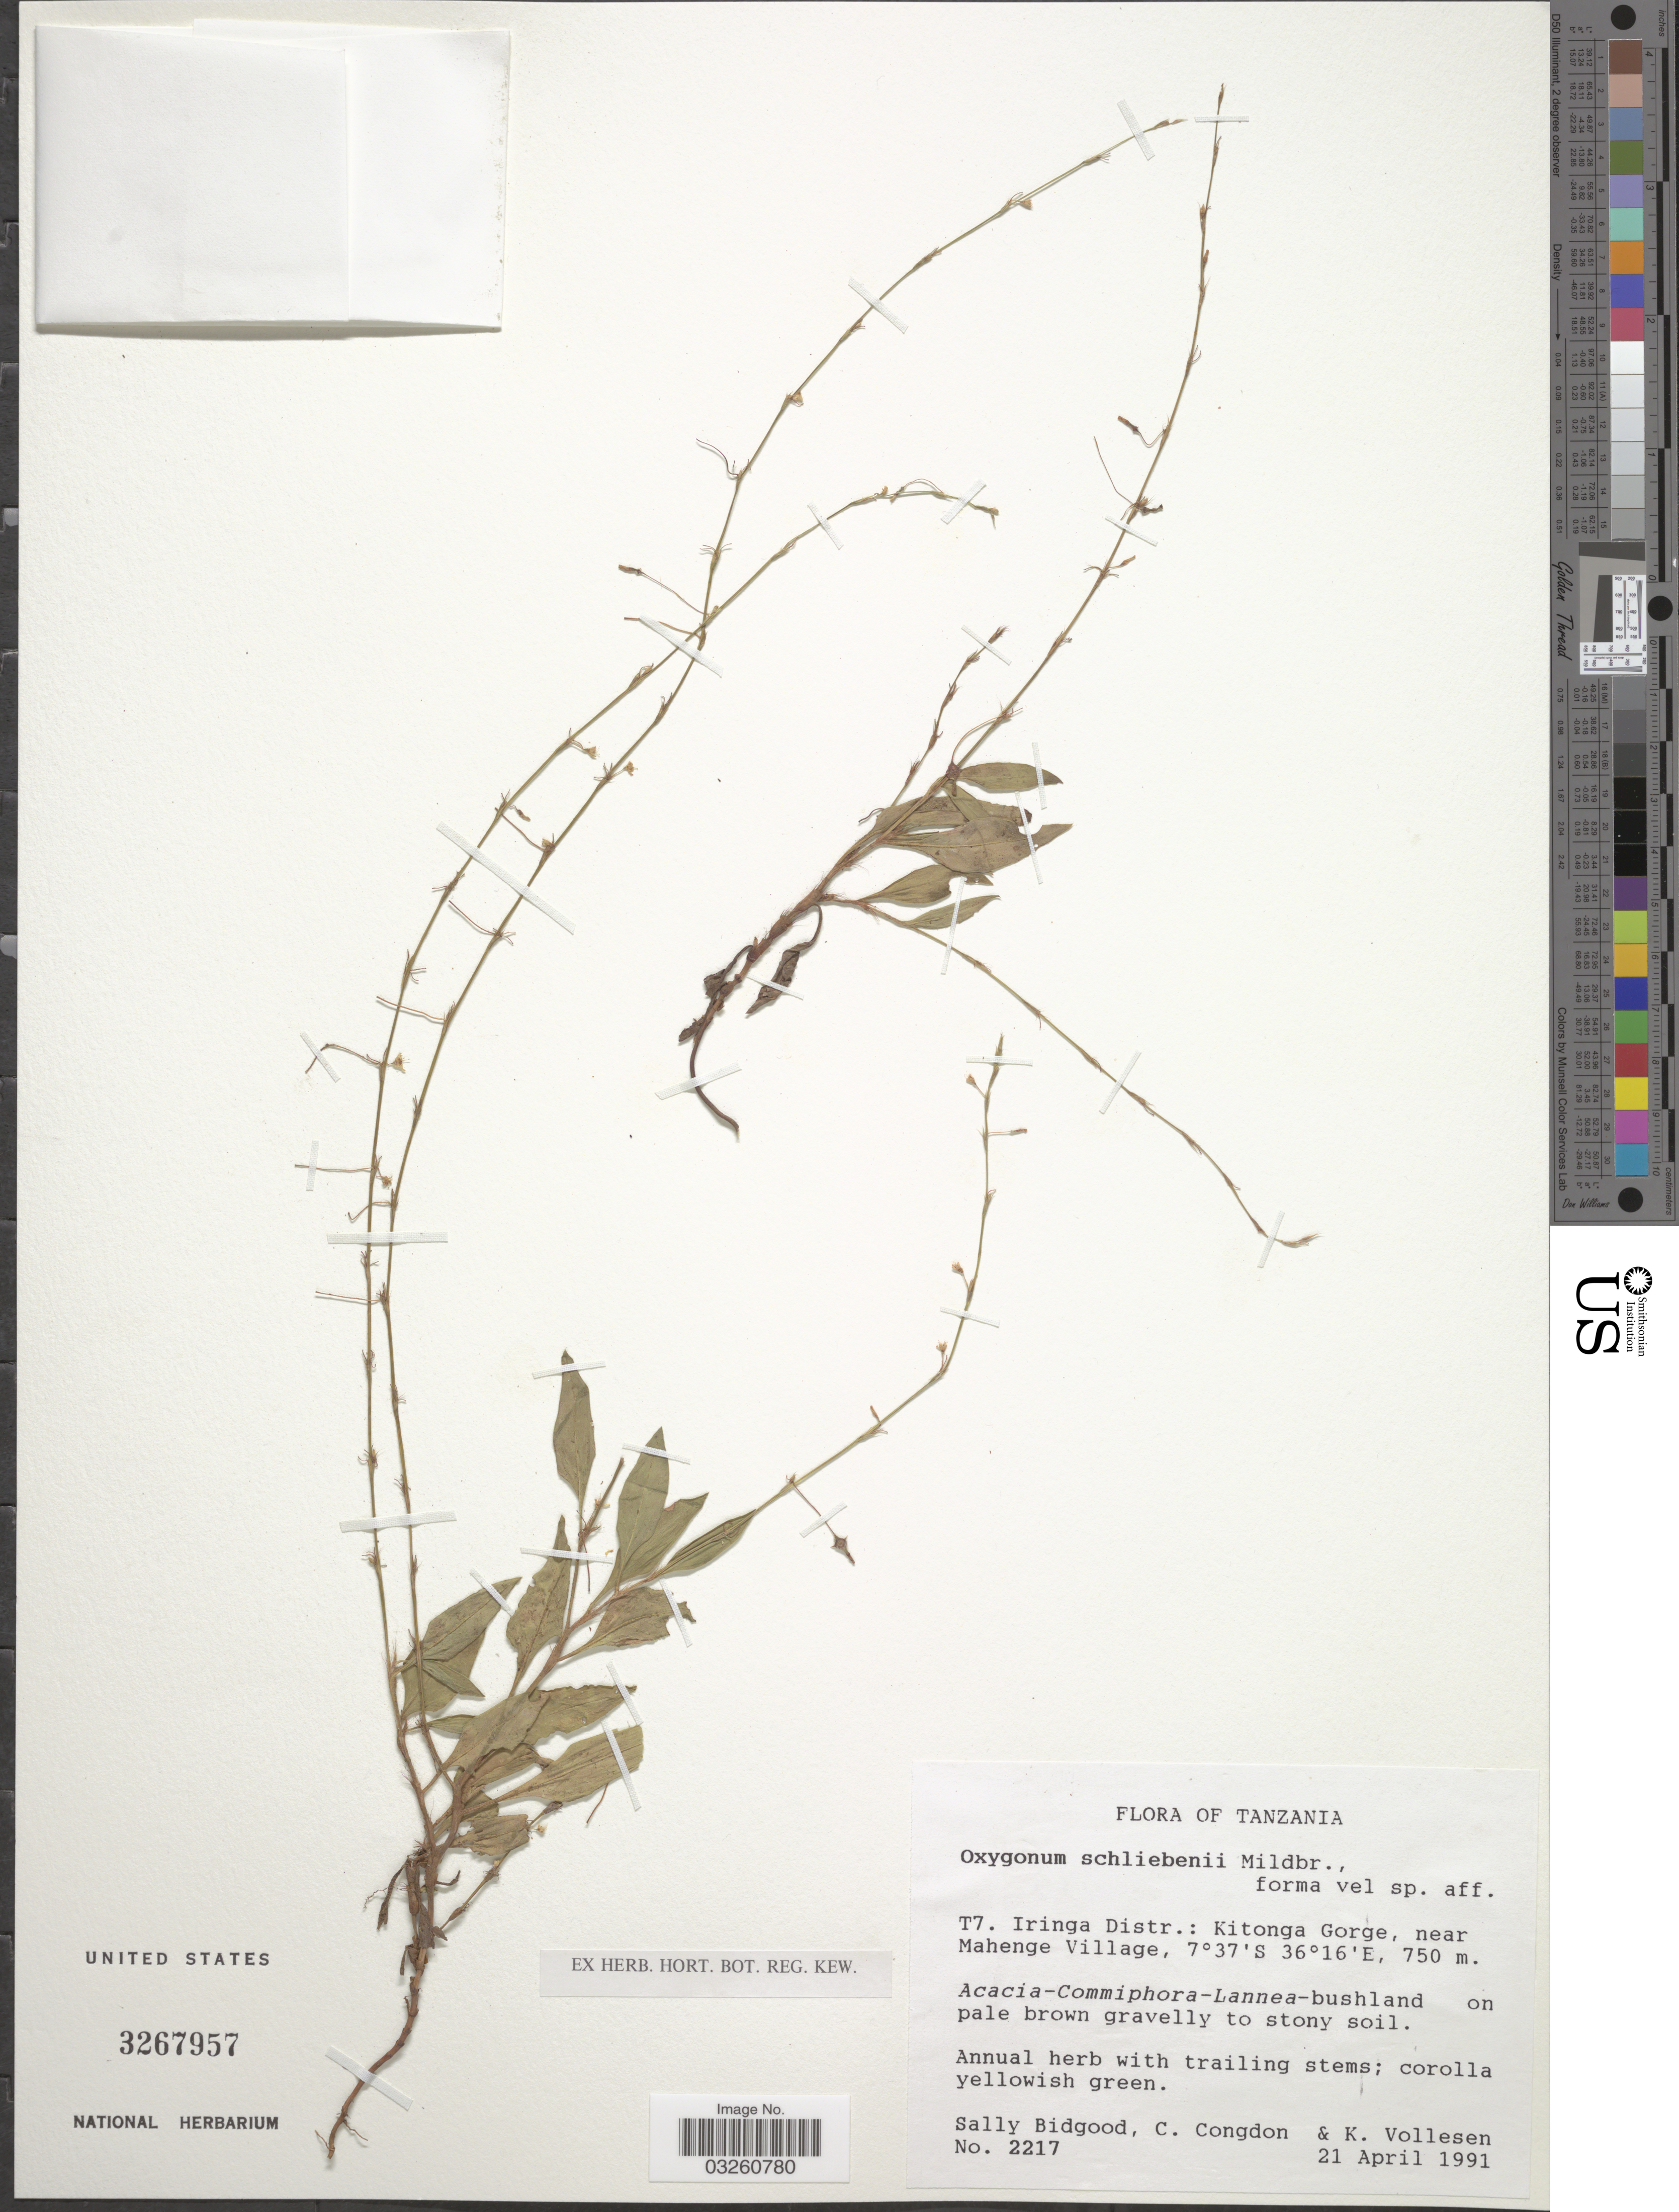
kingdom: Plantae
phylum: Tracheophyta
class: Magnoliopsida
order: Caryophyllales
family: Polygonaceae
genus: Oxygonum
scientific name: Oxygonum schliebenii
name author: Mildbr.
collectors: S. Bidgood, C. Congdon & K. Vollesen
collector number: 2217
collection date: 1991-04-21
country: Tanzania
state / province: Iringa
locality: T7. Iringa Distr.: Kitonga Gorge, near Mahenge Village.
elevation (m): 750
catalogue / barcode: US 3267957